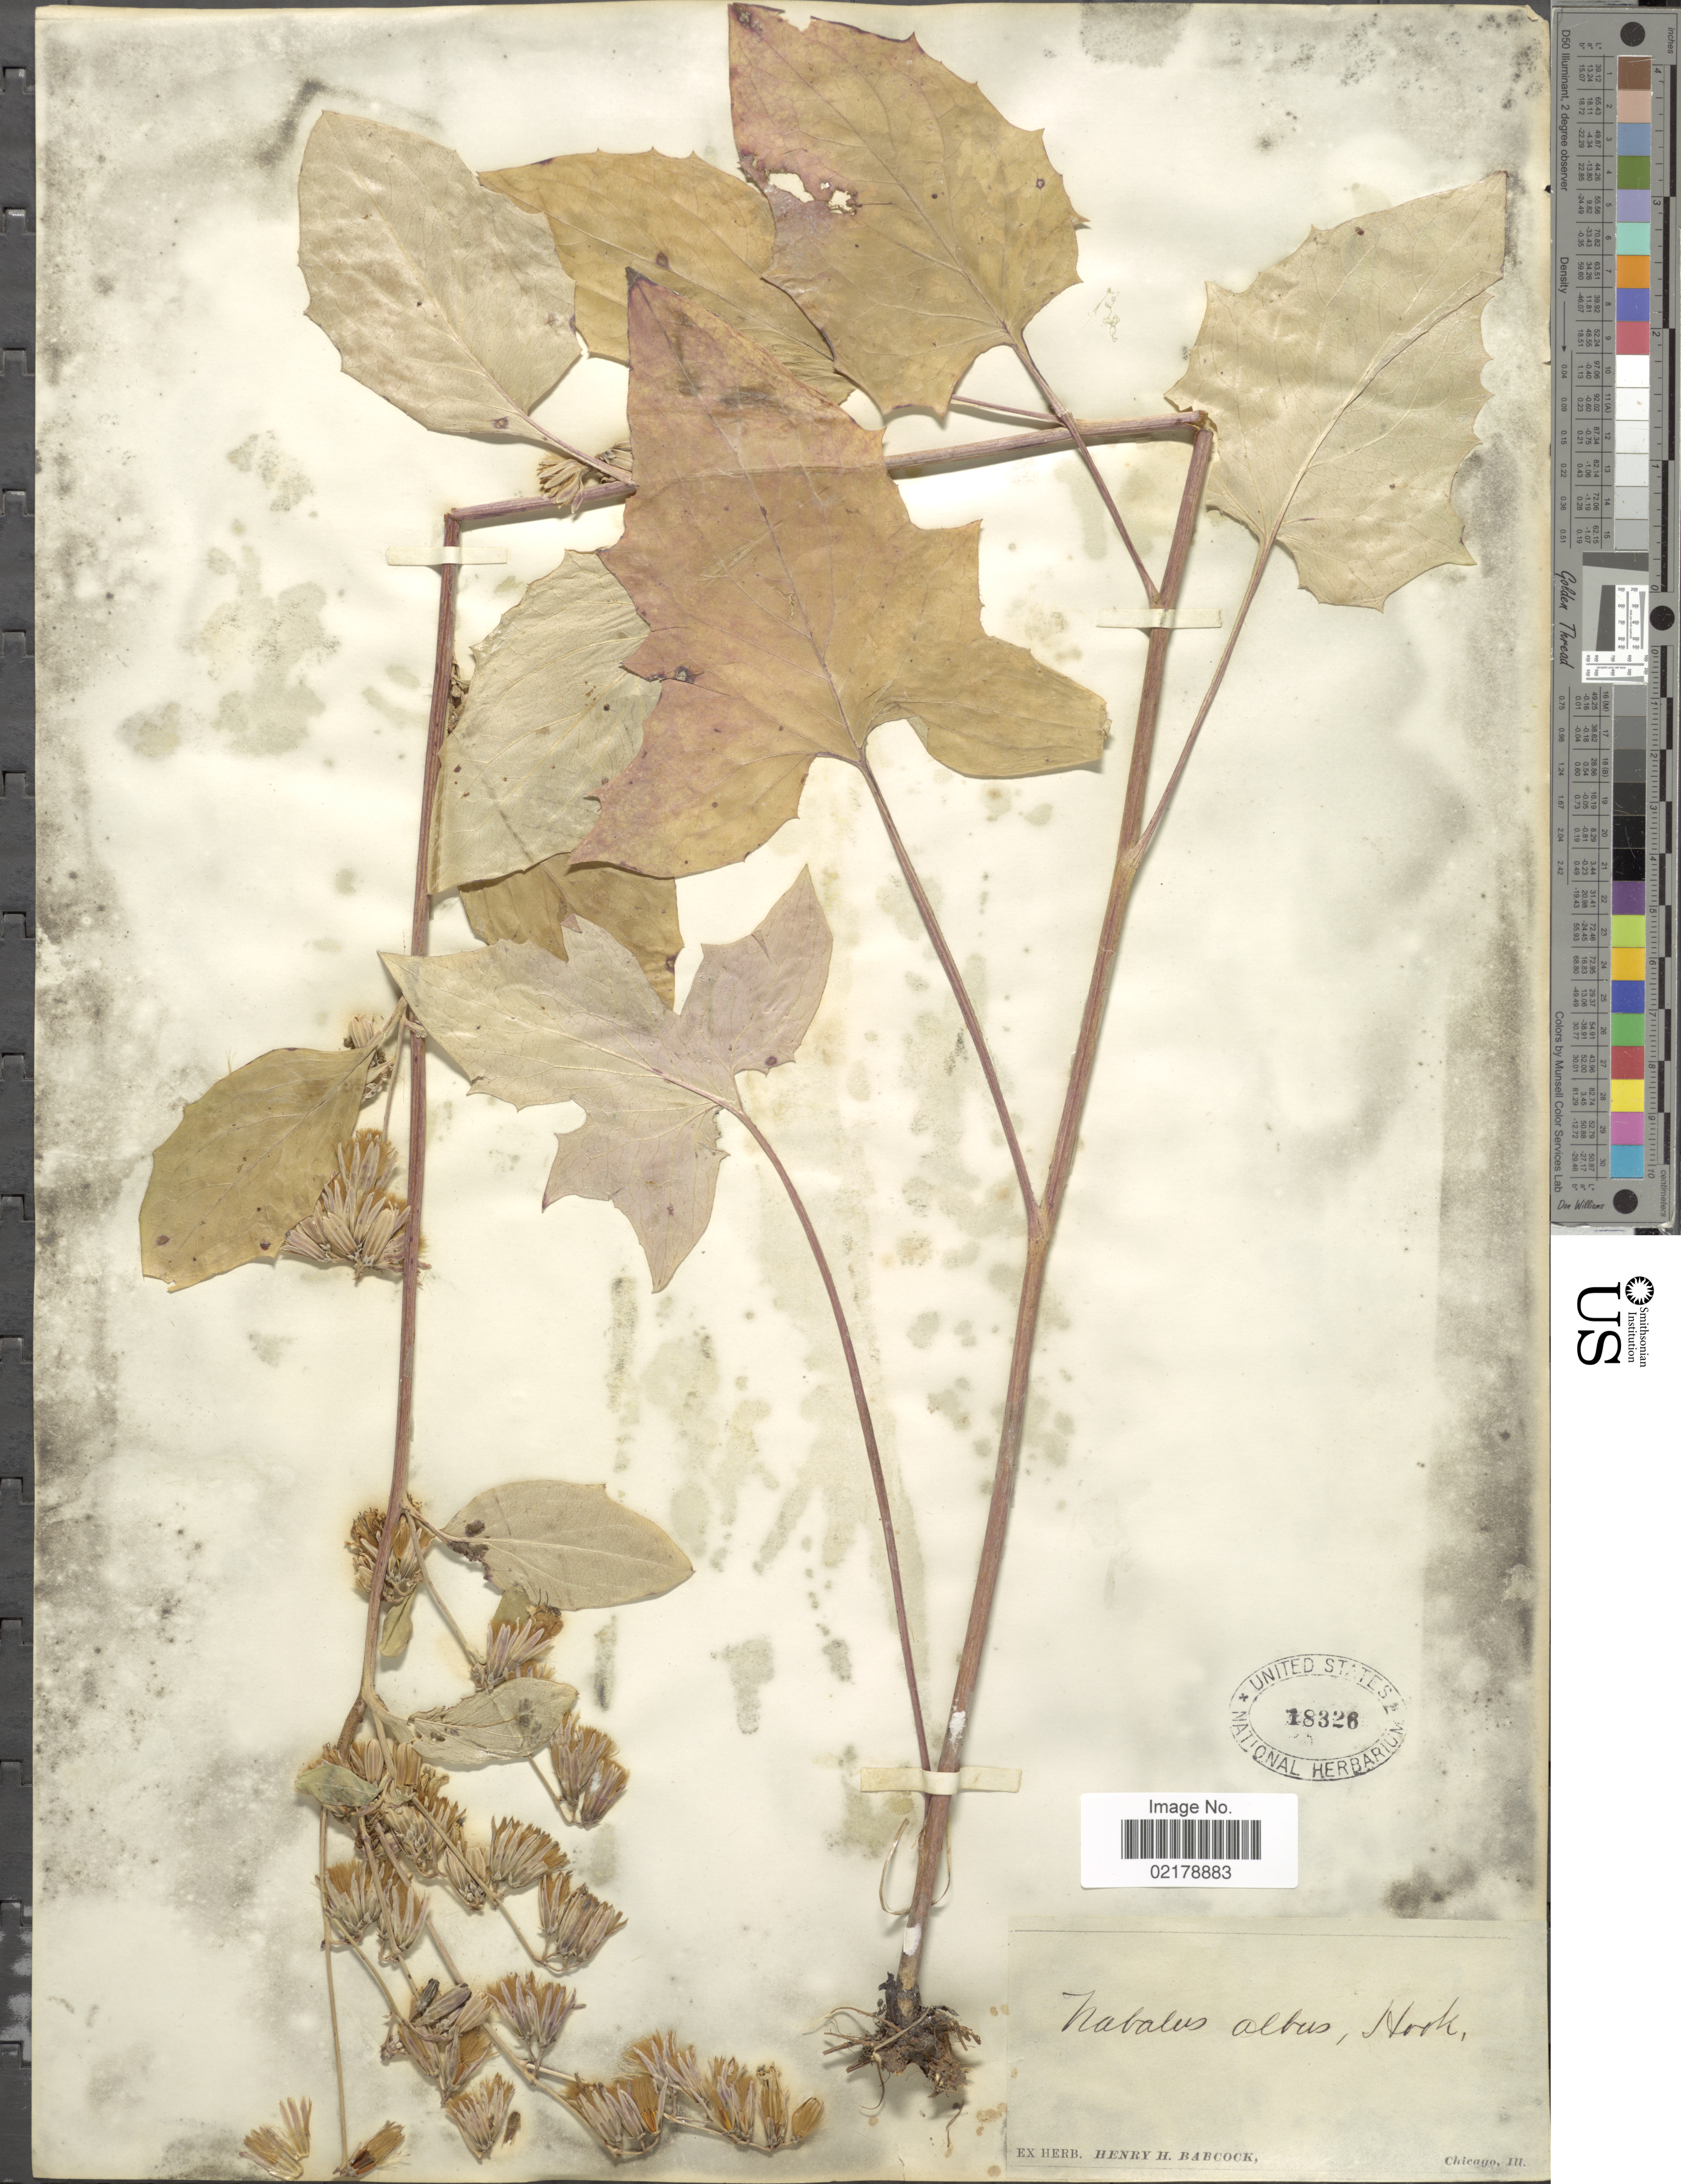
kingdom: Plantae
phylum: Tracheophyta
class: Magnoliopsida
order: Asterales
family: Asteraceae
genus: Nabalus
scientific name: Nabalus albus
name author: (L.) Hook.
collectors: ex herb. Henry Homes Babcock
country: United States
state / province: Illinois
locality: Chicago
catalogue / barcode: US 18326